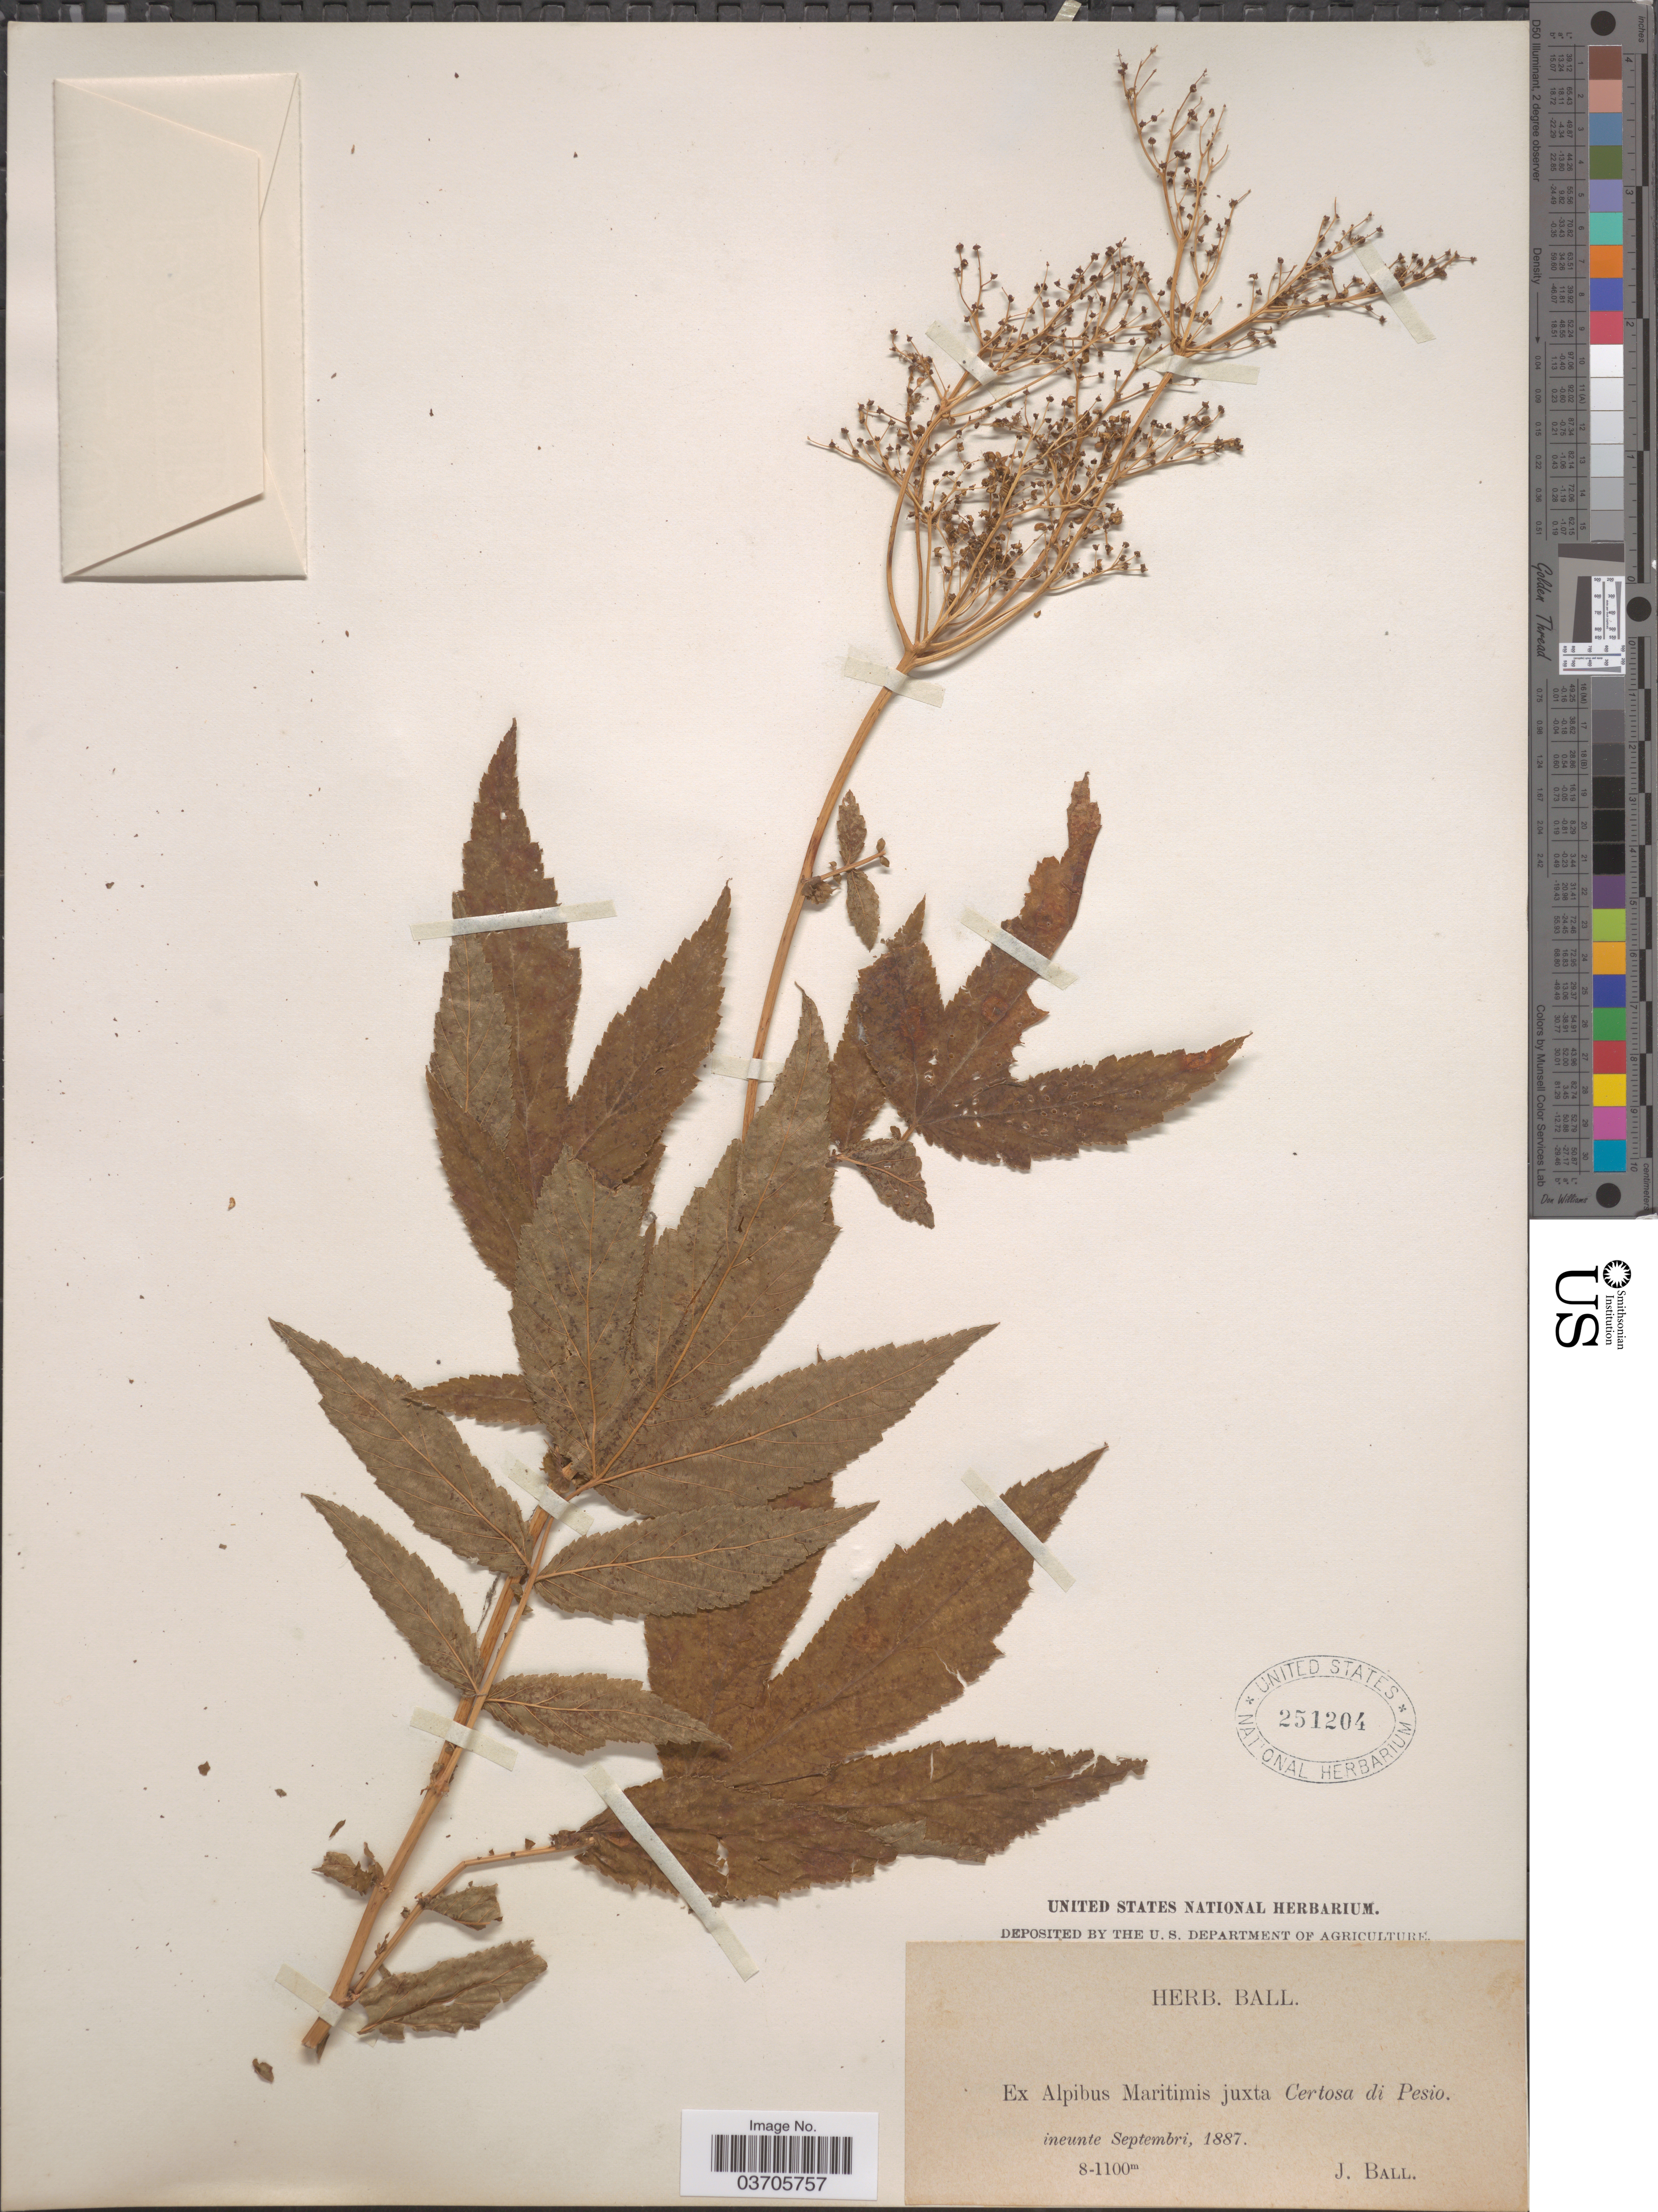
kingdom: Plantae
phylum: Tracheophyta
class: Magnoliopsida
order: Rosales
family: Rosaceae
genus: Ulmaria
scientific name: Ulmaria pentapetala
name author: Gilib.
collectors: J. Ball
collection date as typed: ineunte Septembri, 1887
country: Italy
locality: Ex Alpibus Maritimis juxta Certosa di Pesio.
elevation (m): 800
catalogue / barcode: US 251204